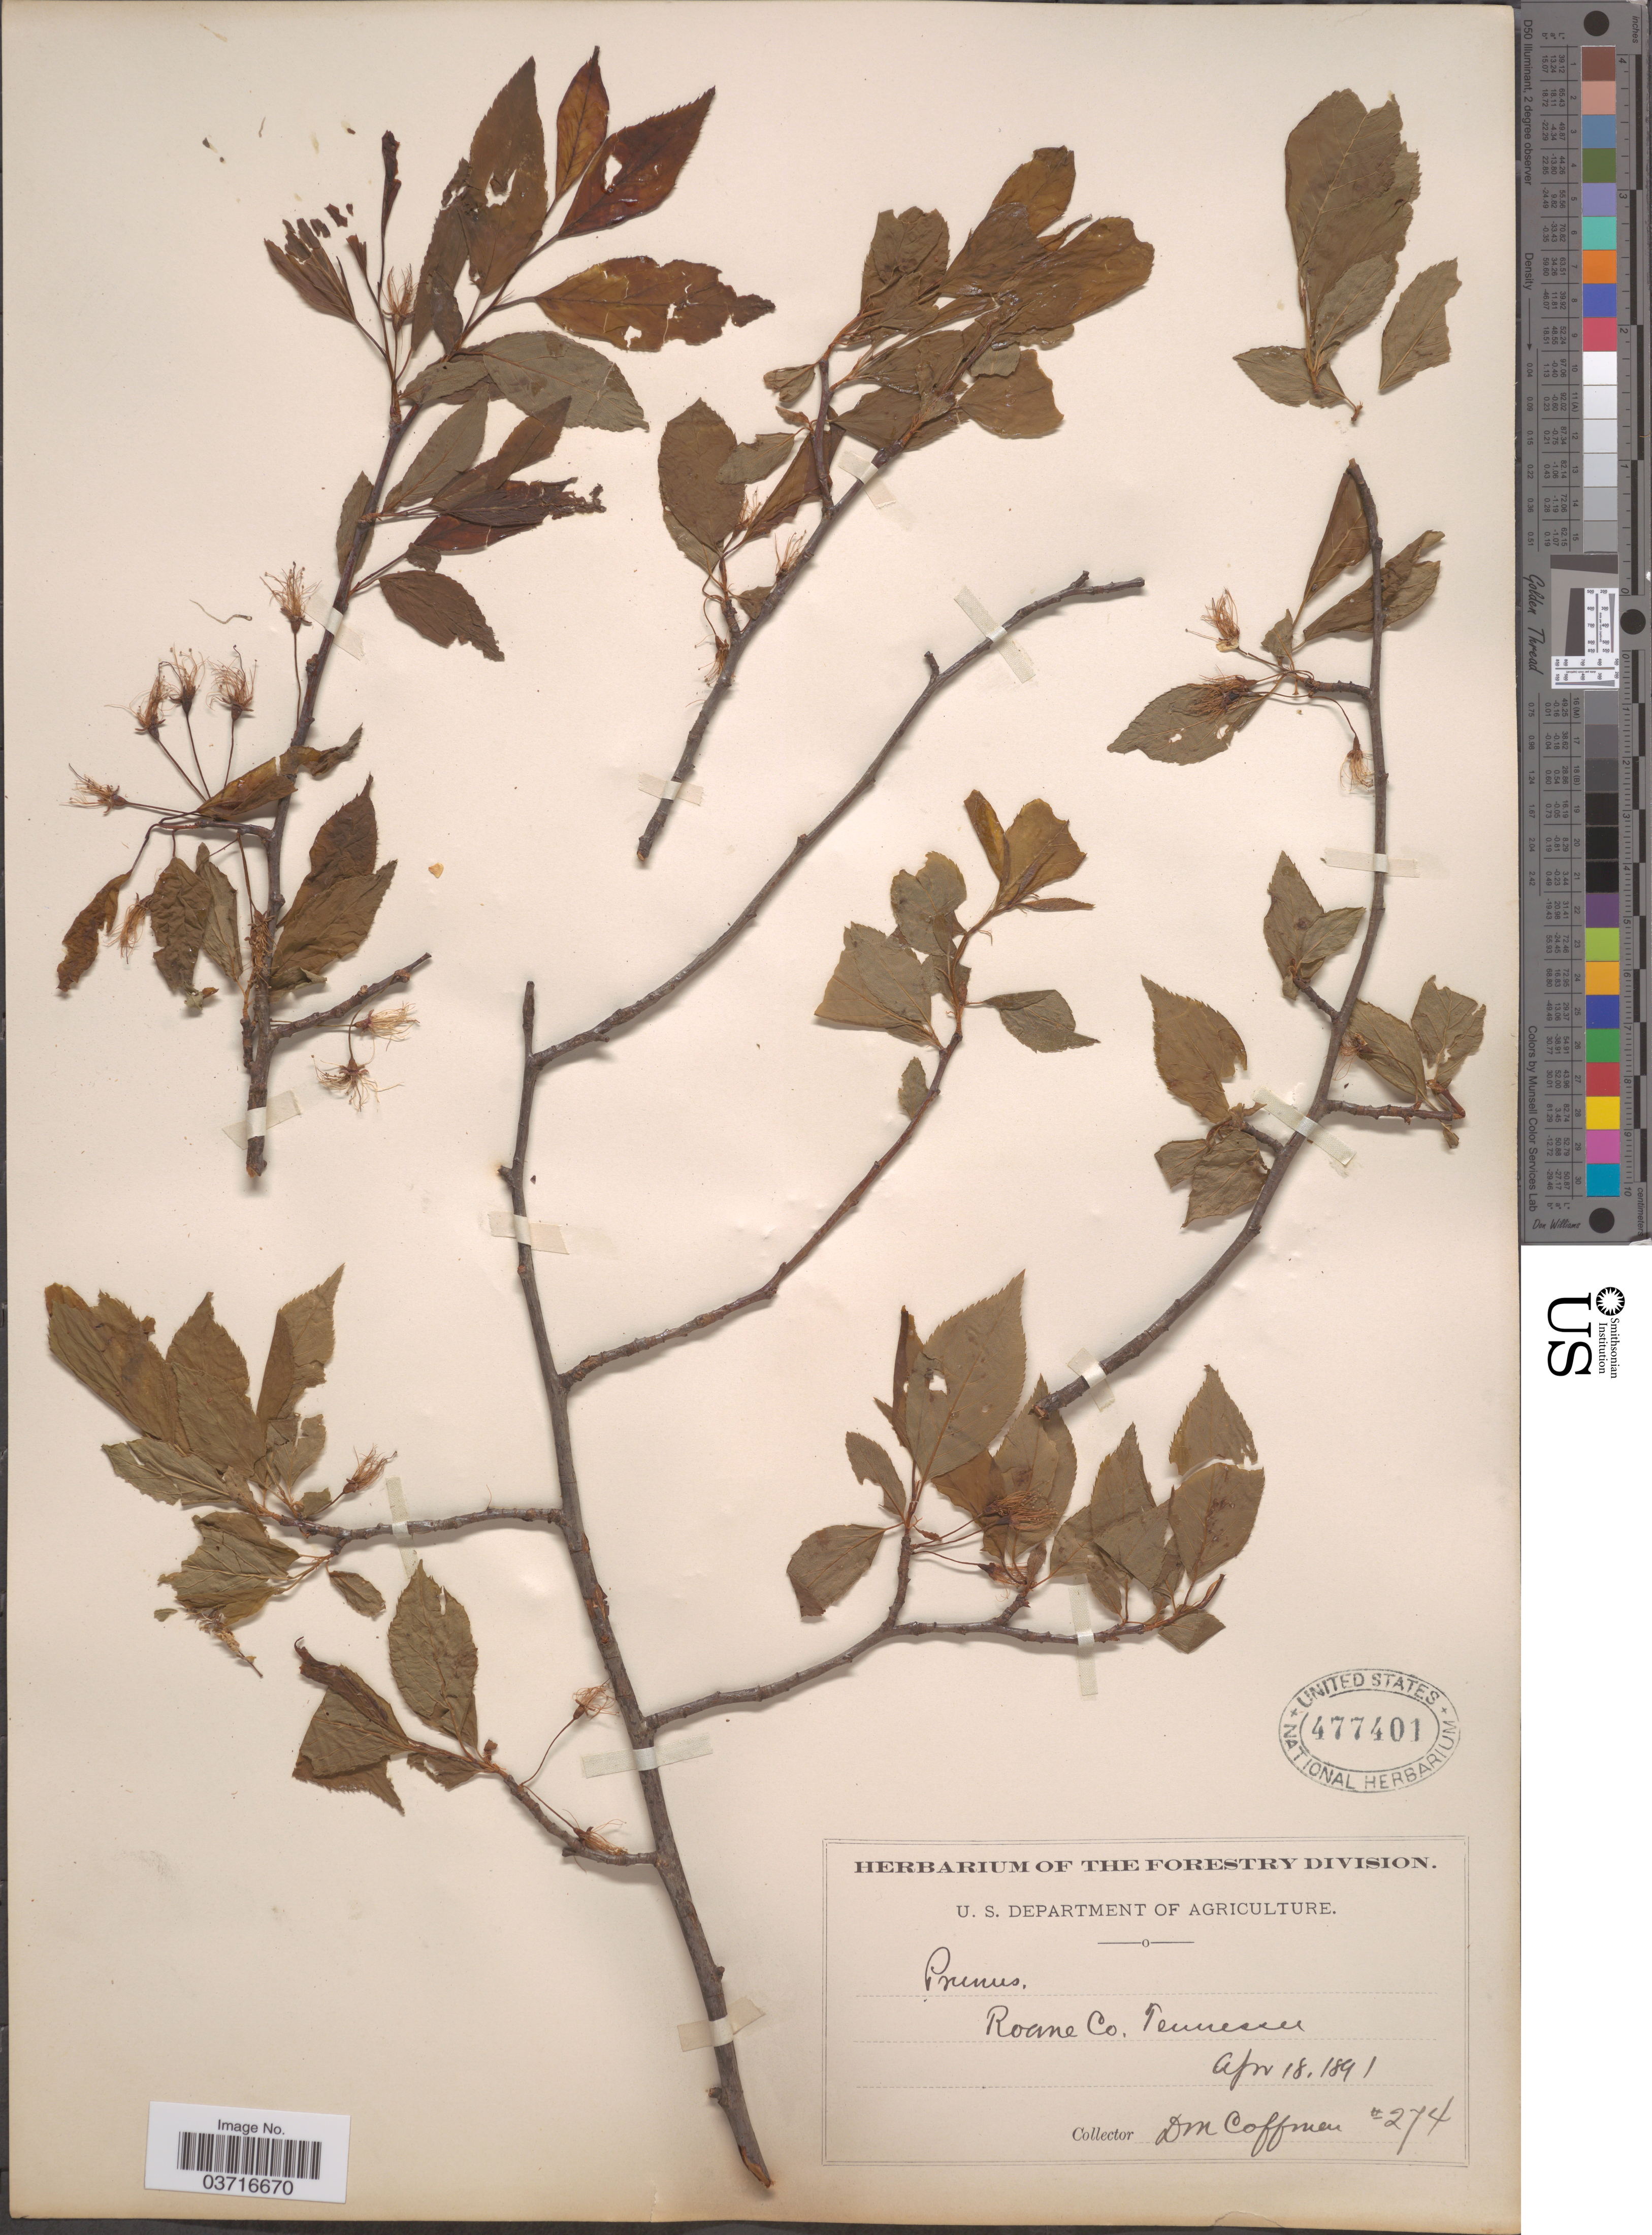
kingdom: Plantae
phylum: Tracheophyta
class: Magnoliopsida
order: Rosales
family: Rosaceae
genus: Prunus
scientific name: Prunus sp.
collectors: D. M. Coffman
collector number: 274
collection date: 1891-04-18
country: United States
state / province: Tennessee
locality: Roane Co.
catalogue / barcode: US 477401